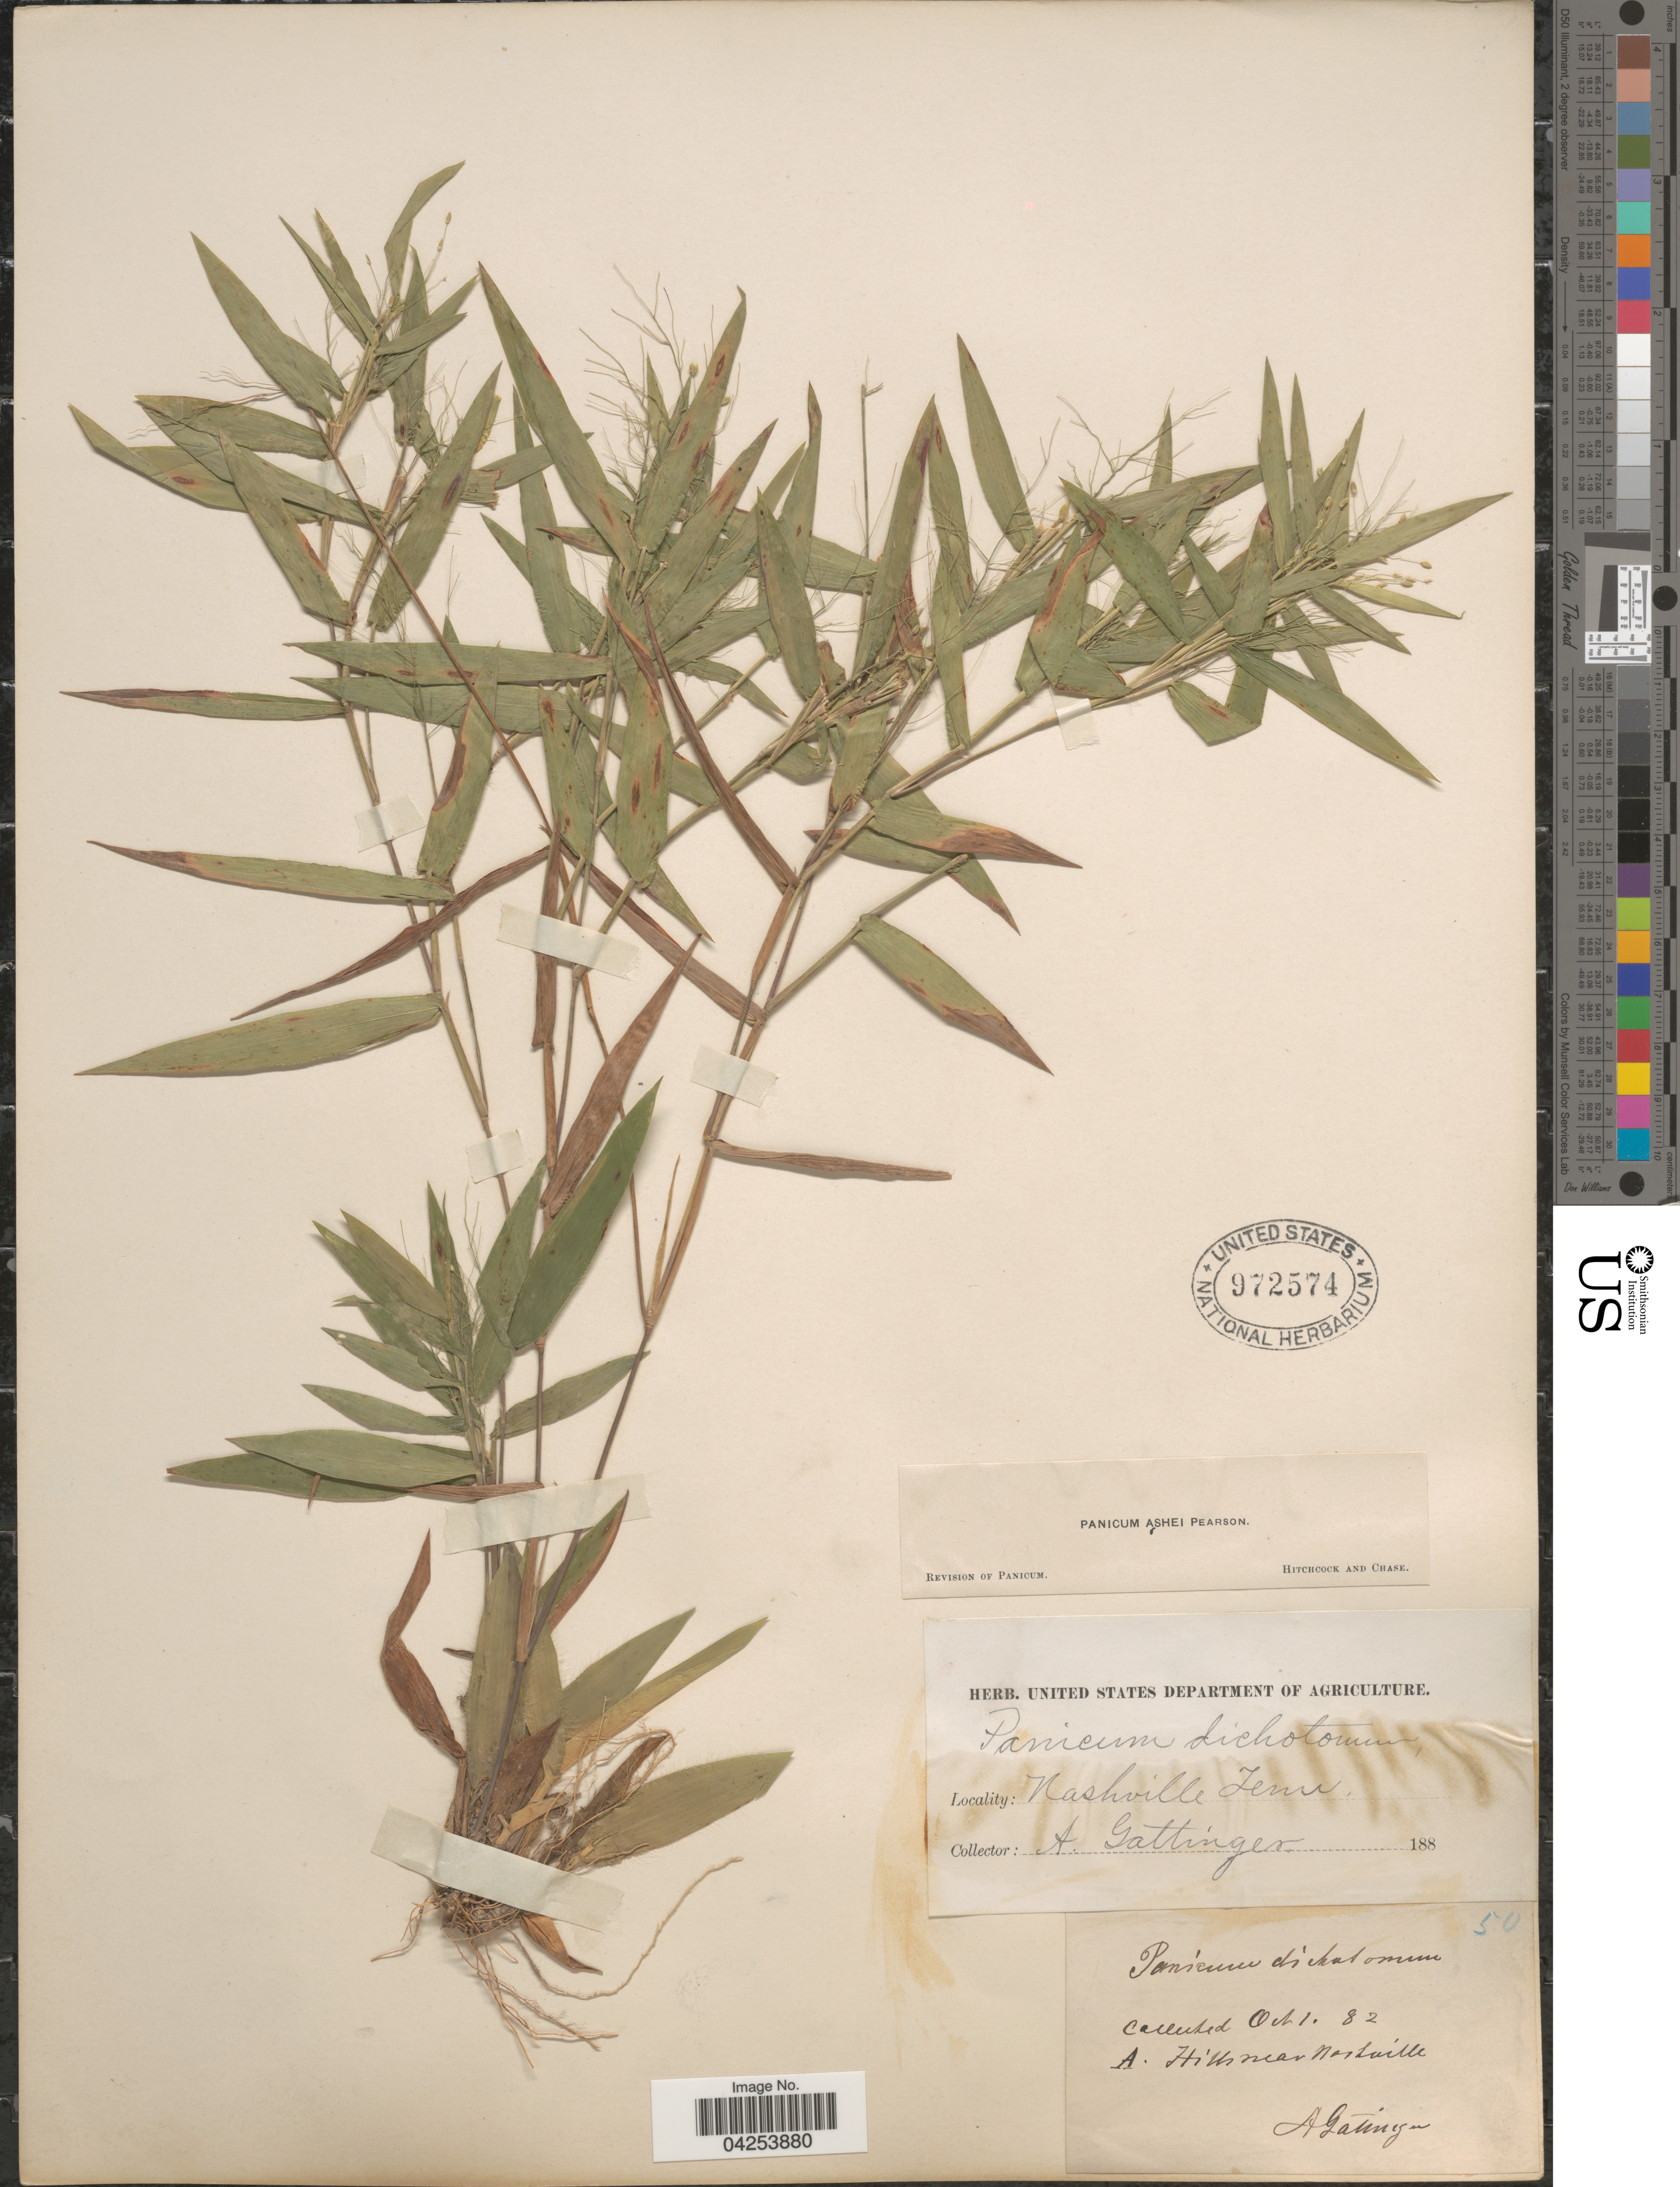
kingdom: Plantae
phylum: Tracheophyta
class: Liliopsida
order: Poales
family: Poaceae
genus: Dichanthelium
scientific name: Dichanthelium commutatum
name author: (Schult.) Gould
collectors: A. Gattinger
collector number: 50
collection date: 1882-10-01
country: United States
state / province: Tennessee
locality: Hills near Nashville.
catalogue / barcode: US 972574